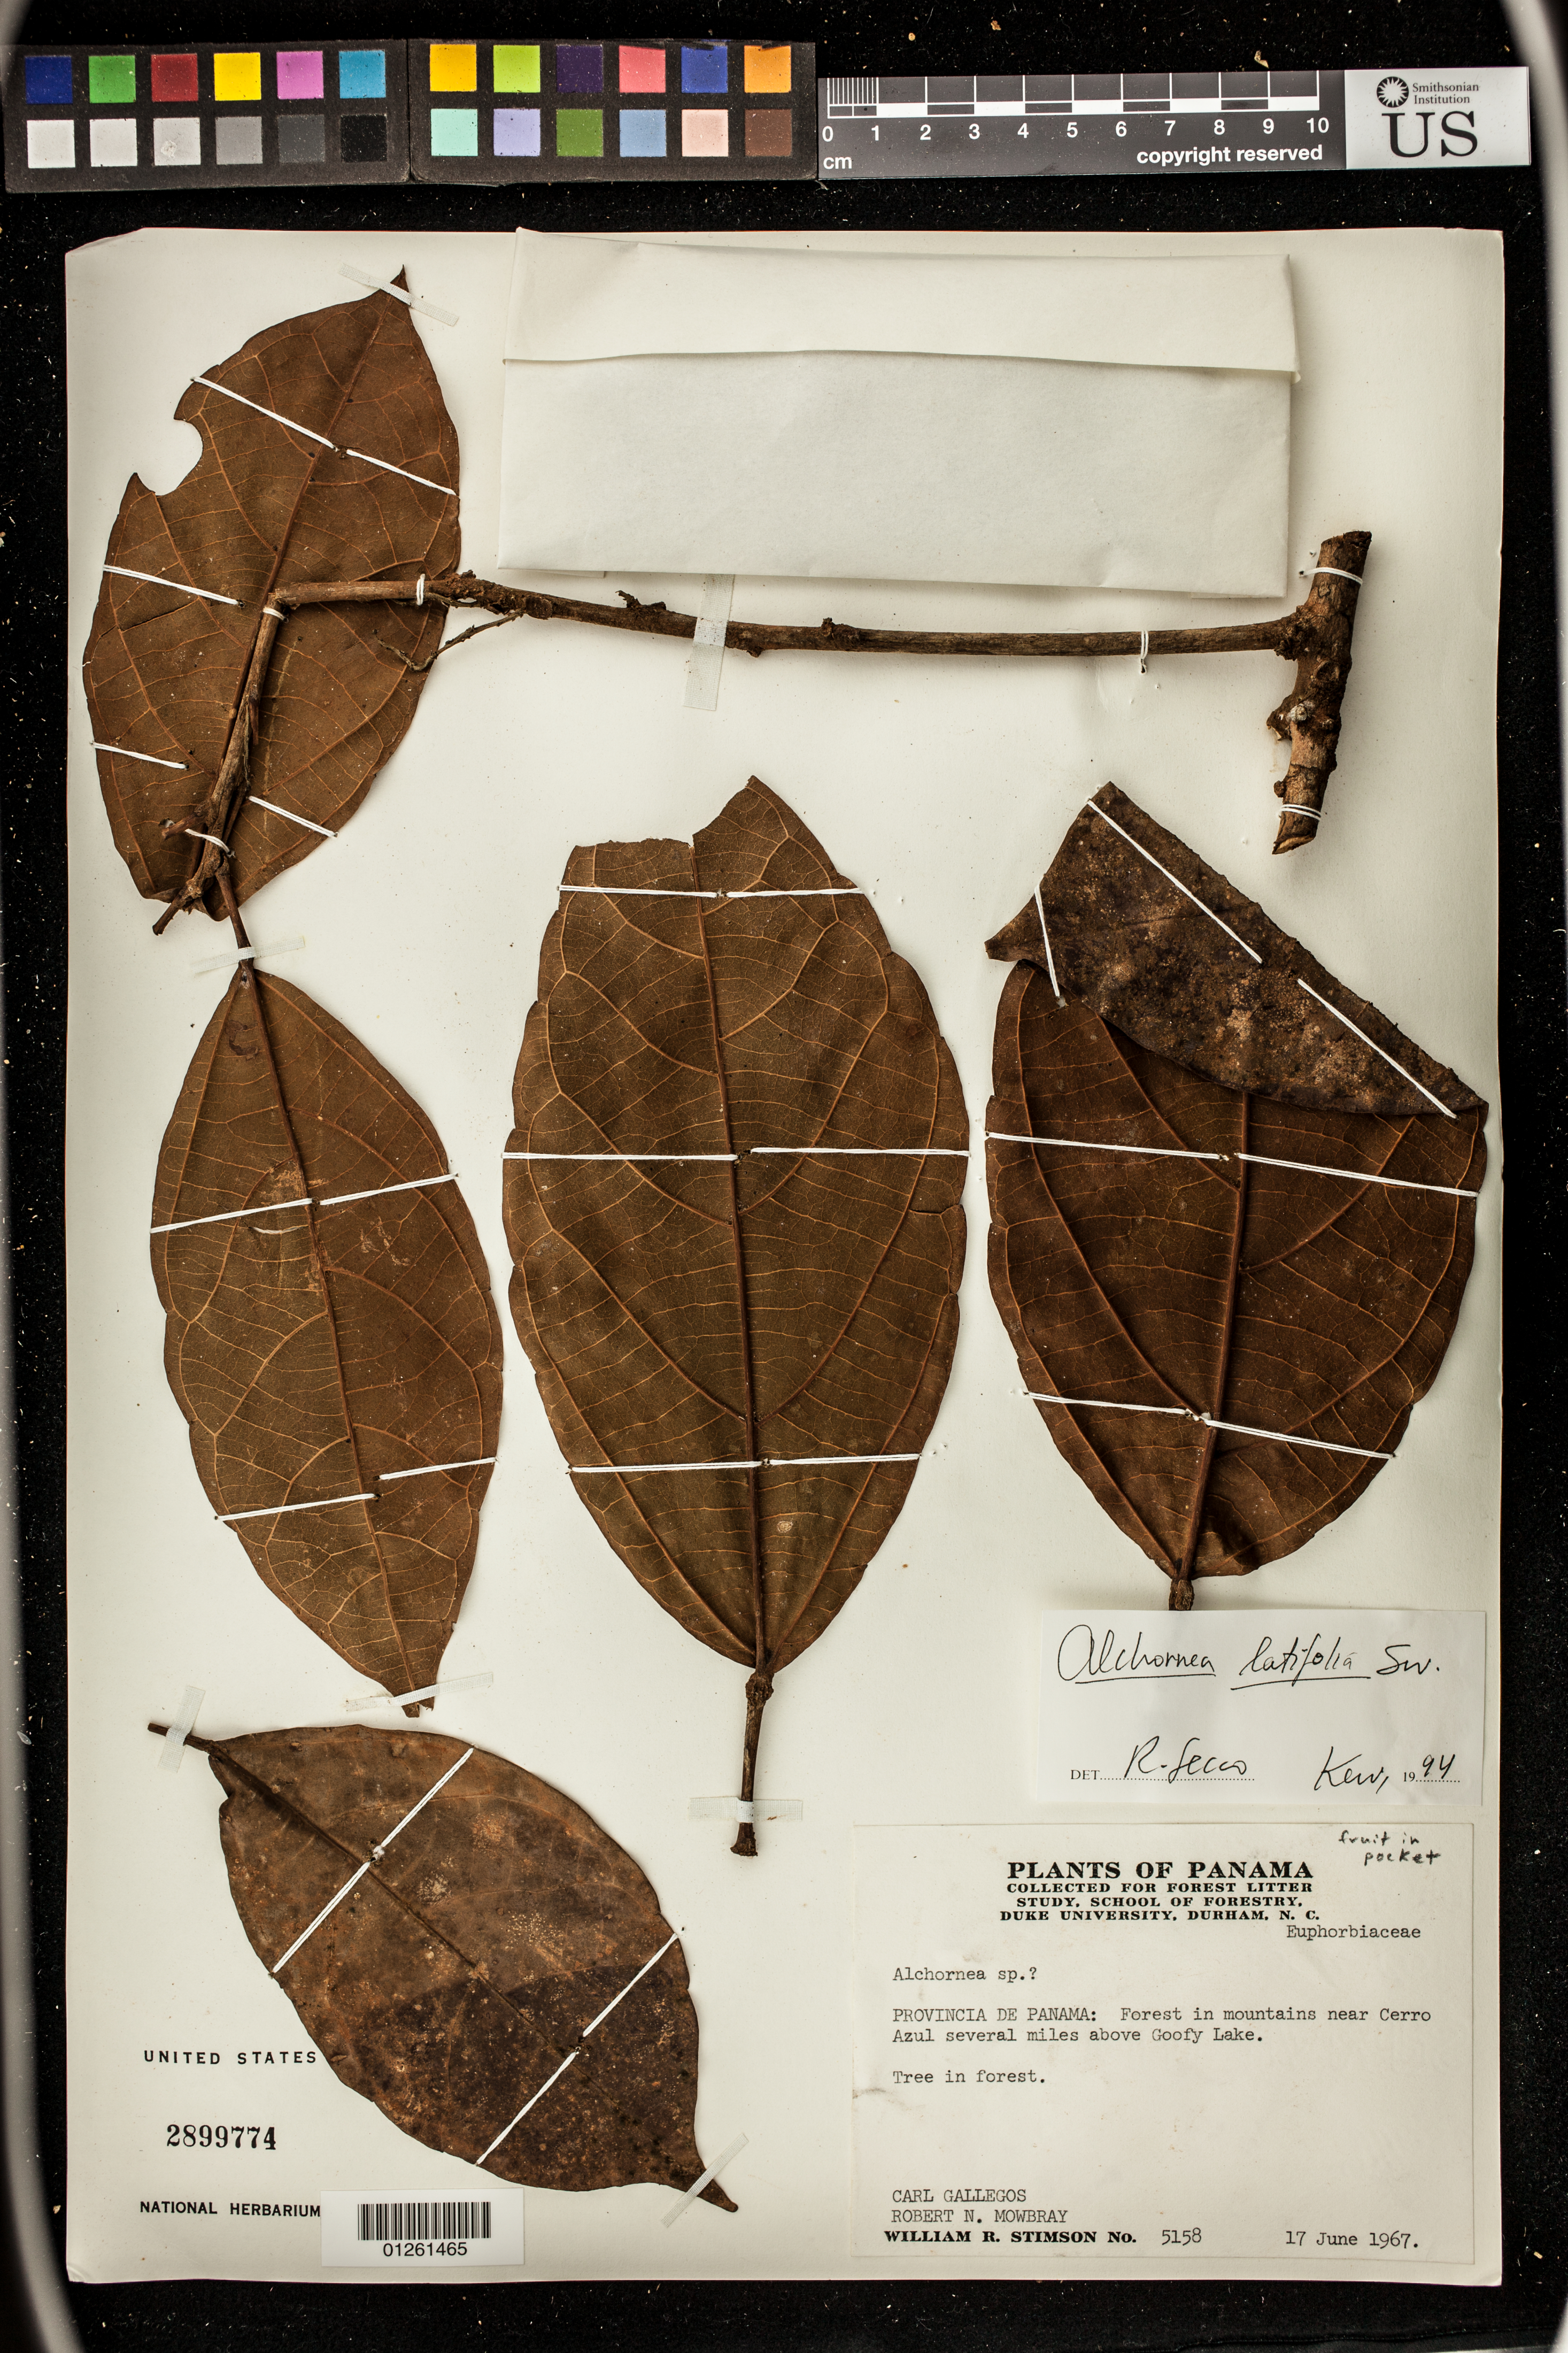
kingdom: Plantae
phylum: Tracheophyta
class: Magnoliopsida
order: Malpighiales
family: Euphorbiaceae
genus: Alchornea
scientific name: Alchornea latifolia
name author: Sw.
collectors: W. R. Stimson, C. Gallegos & R. Mowbray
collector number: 5158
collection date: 1967-06-17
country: Panama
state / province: Panamá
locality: Near Cerro Azul several miles above Goofy Lake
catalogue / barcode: US 2899774